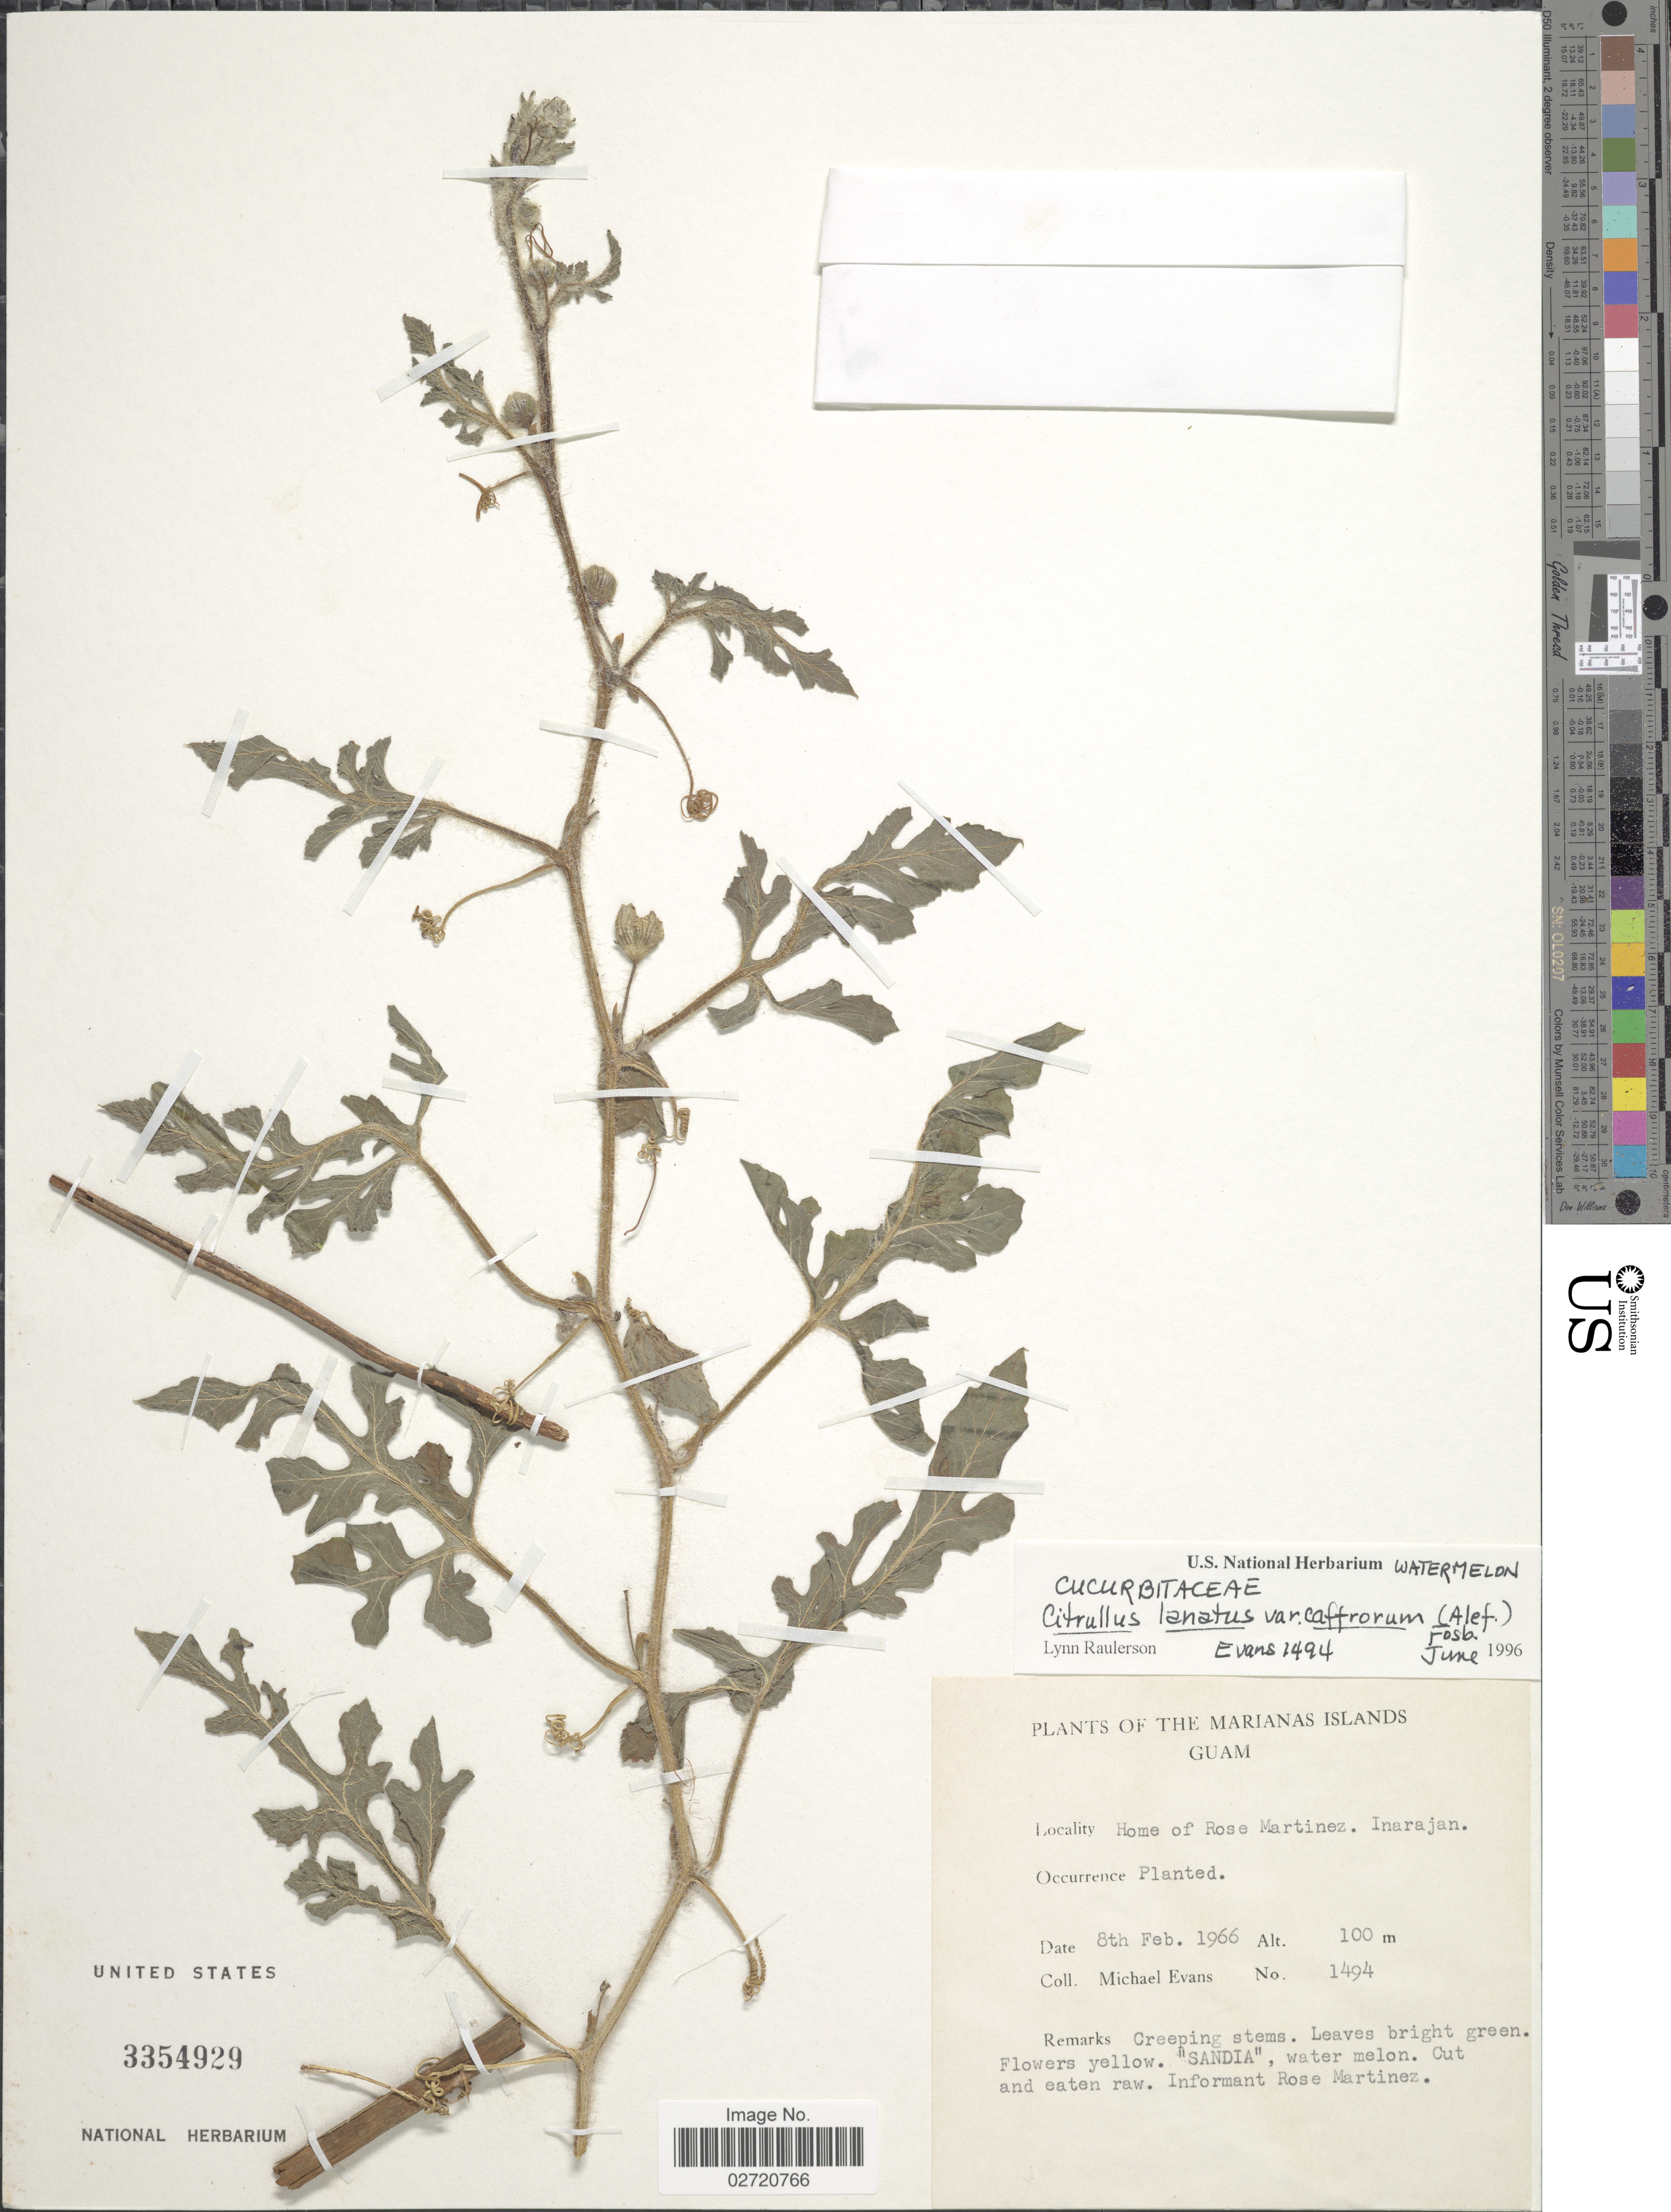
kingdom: Plantae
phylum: Tracheophyta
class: Magnoliopsida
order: Cucurbitales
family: Cucurbitaceae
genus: Citrullus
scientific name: Citrullus lanatus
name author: (Thunb.) Matsum. & Nakai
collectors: M. Evans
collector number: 1494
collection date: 1966-02-08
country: Guam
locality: Marianas Islands. Home of Rose Martinez. Inarajan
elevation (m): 100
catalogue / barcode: US 3354929